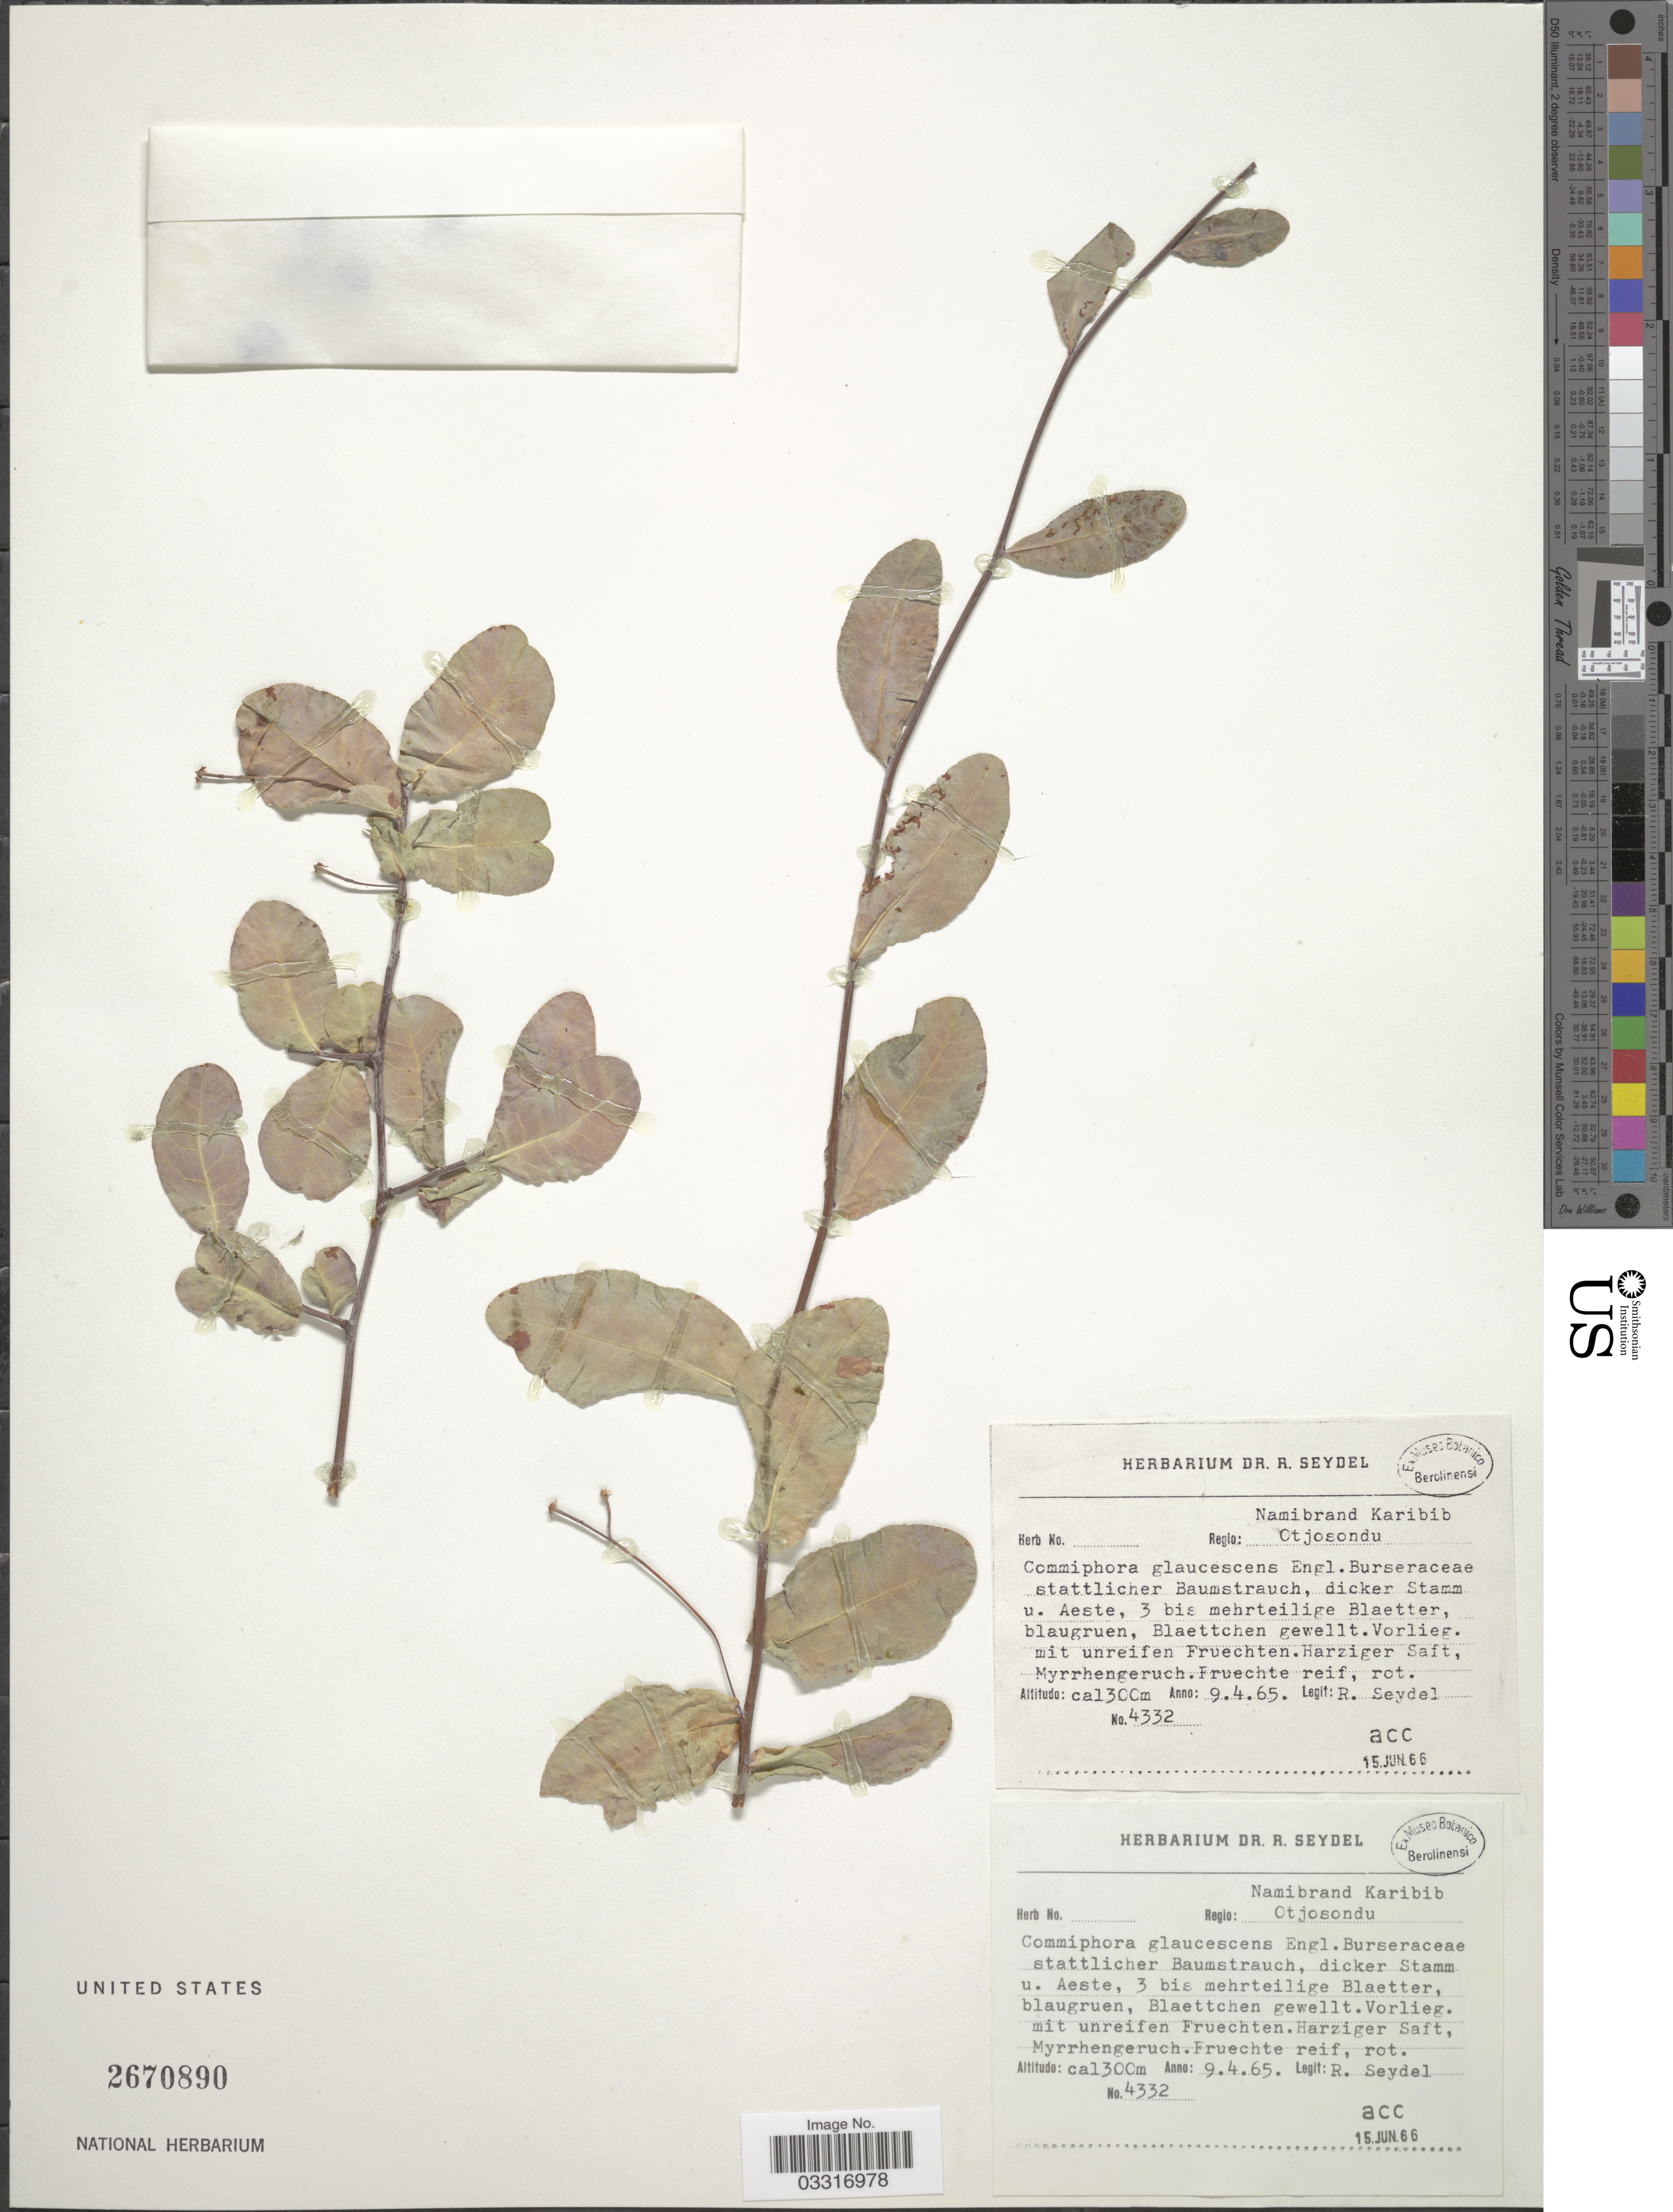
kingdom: Plantae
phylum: Tracheophyta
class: Magnoliopsida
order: Sapindales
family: Burseraceae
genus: Commiphora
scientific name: Commiphora glaucescens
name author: Engl.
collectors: R. Seydel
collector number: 4332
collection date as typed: Transcribed d/m/y: 9/4/65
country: Namibia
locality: Regio: Namibrand Karibib Otjosondo.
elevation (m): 1300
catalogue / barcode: US 2670890